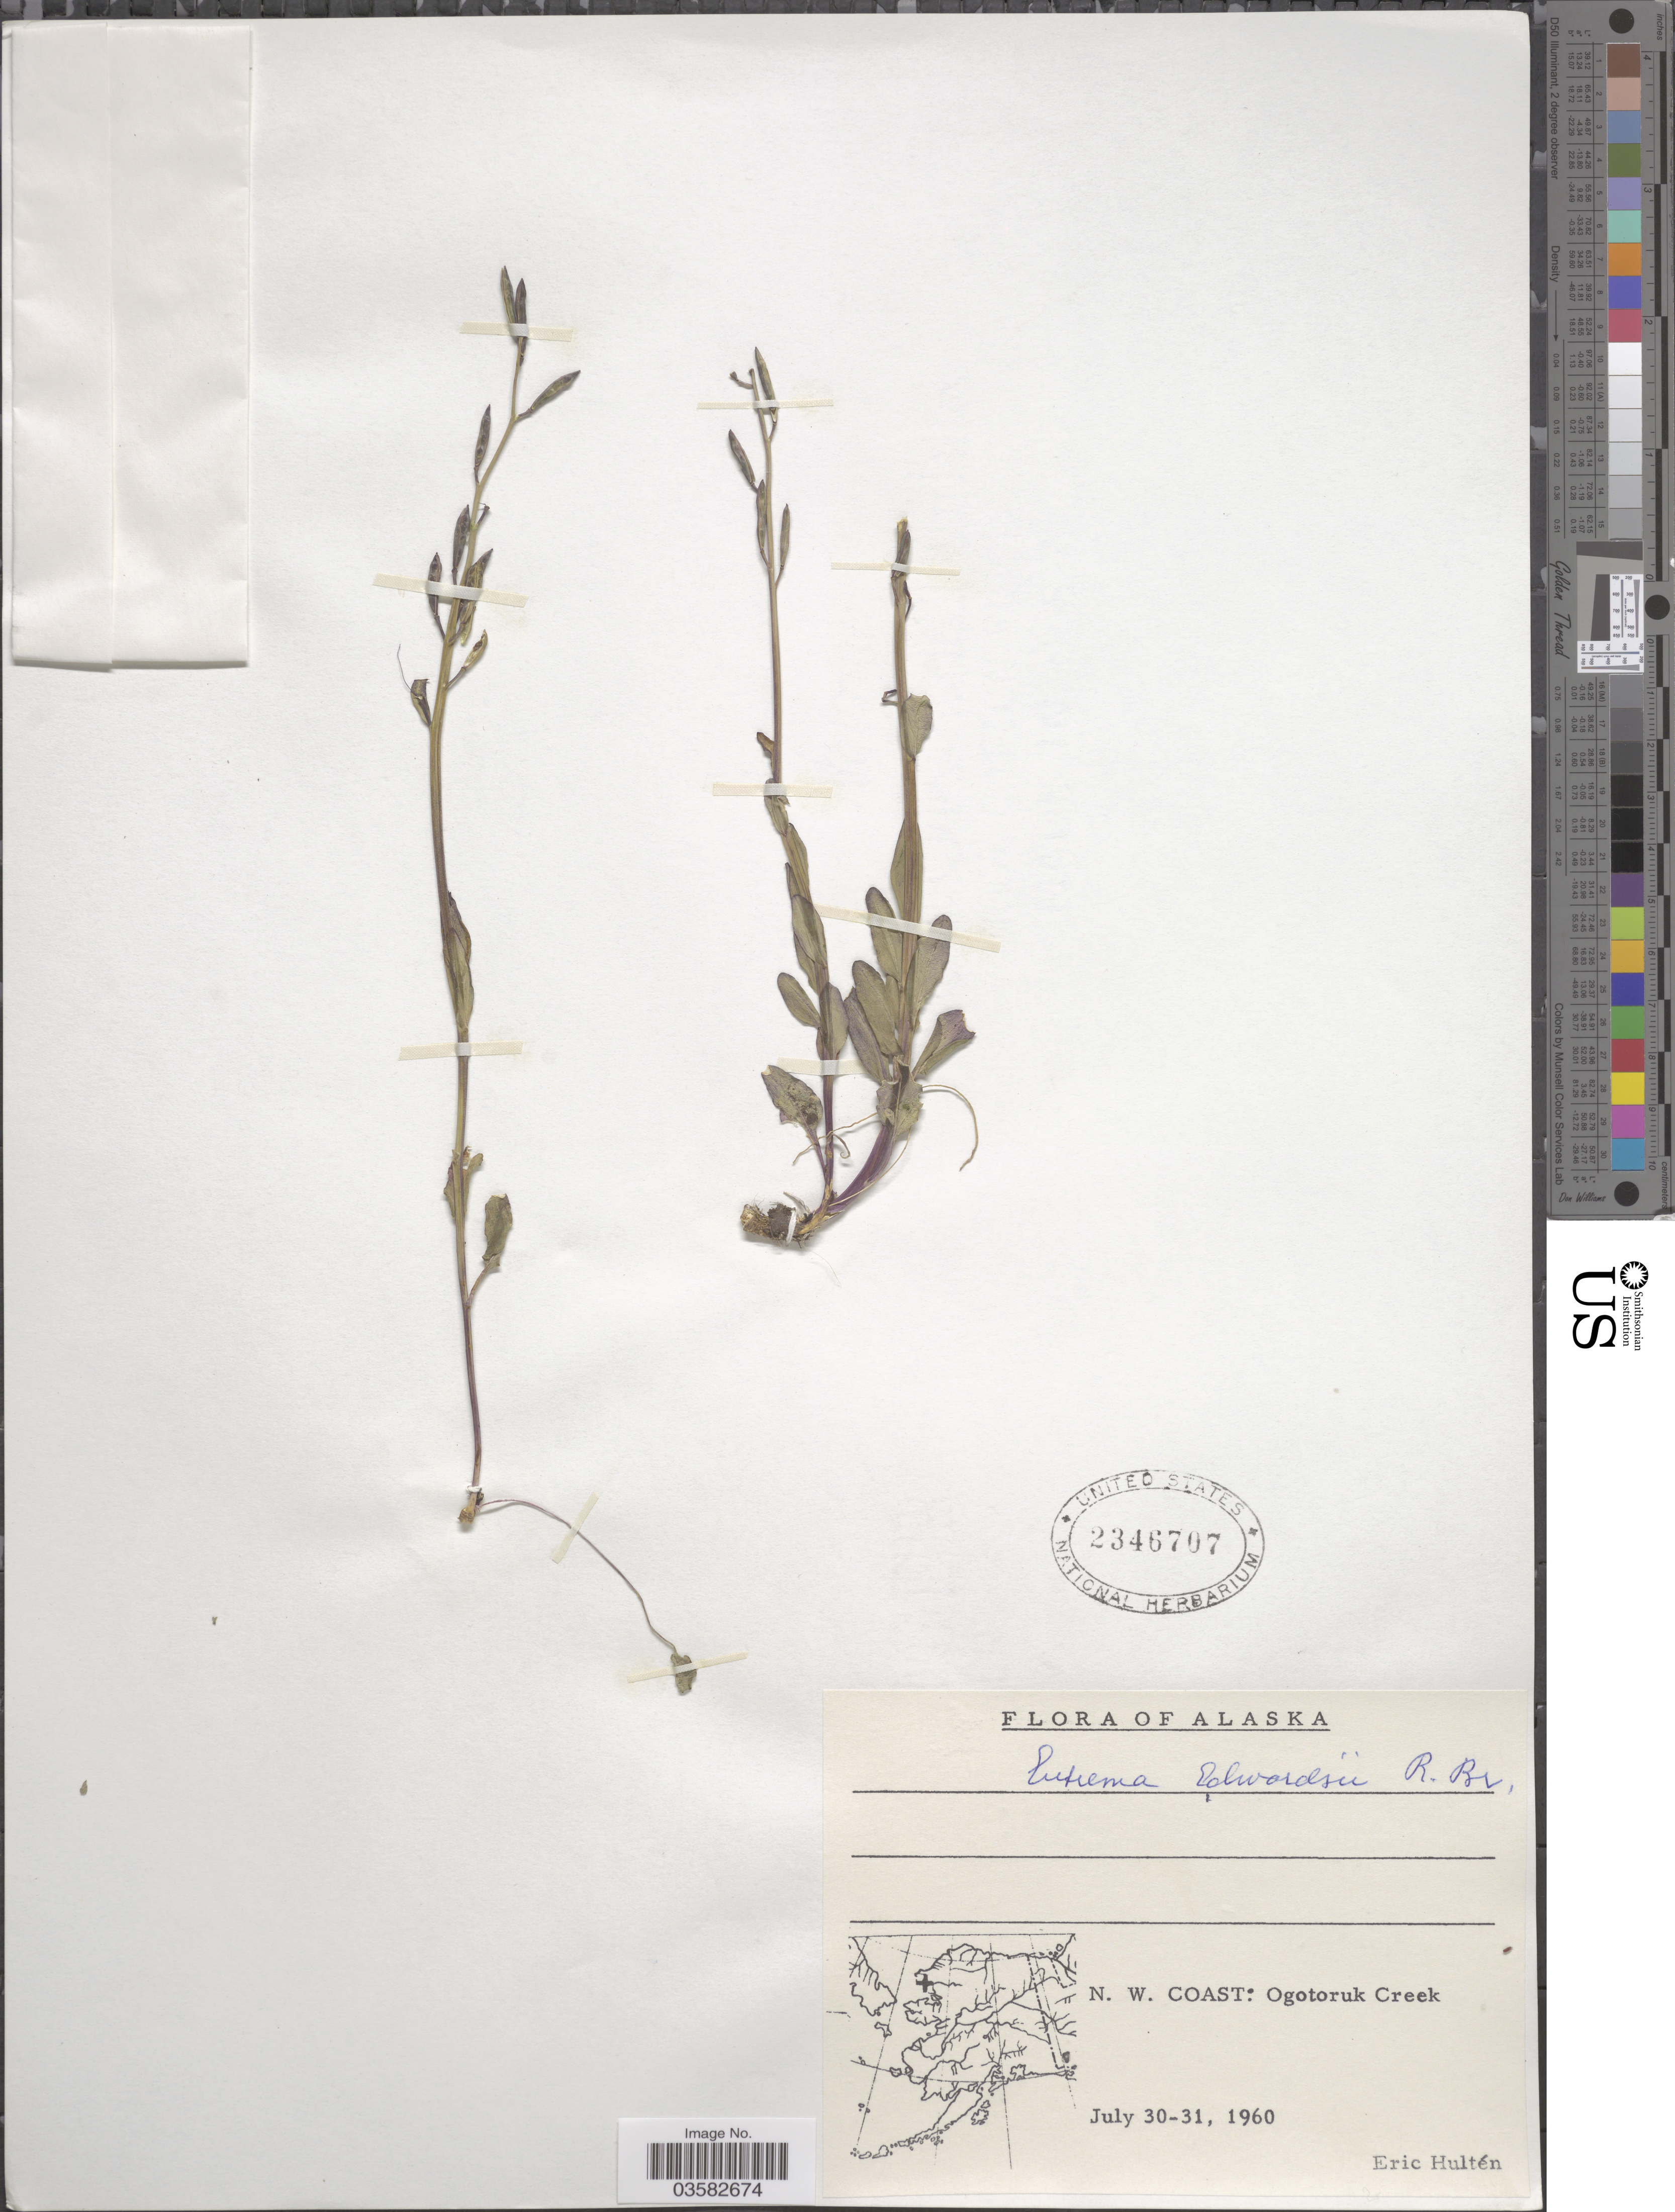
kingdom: Plantae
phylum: Tracheophyta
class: Magnoliopsida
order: Brassicales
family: Brassicaceae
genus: Eutrema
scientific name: Eutrema edwardsii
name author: R. Br.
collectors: E. G. Hultén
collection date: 1960-07-30/1960-07-31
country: United States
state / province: Alaska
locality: N. W. Coast: Ogotoruk Creek.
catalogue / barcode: US 2346707